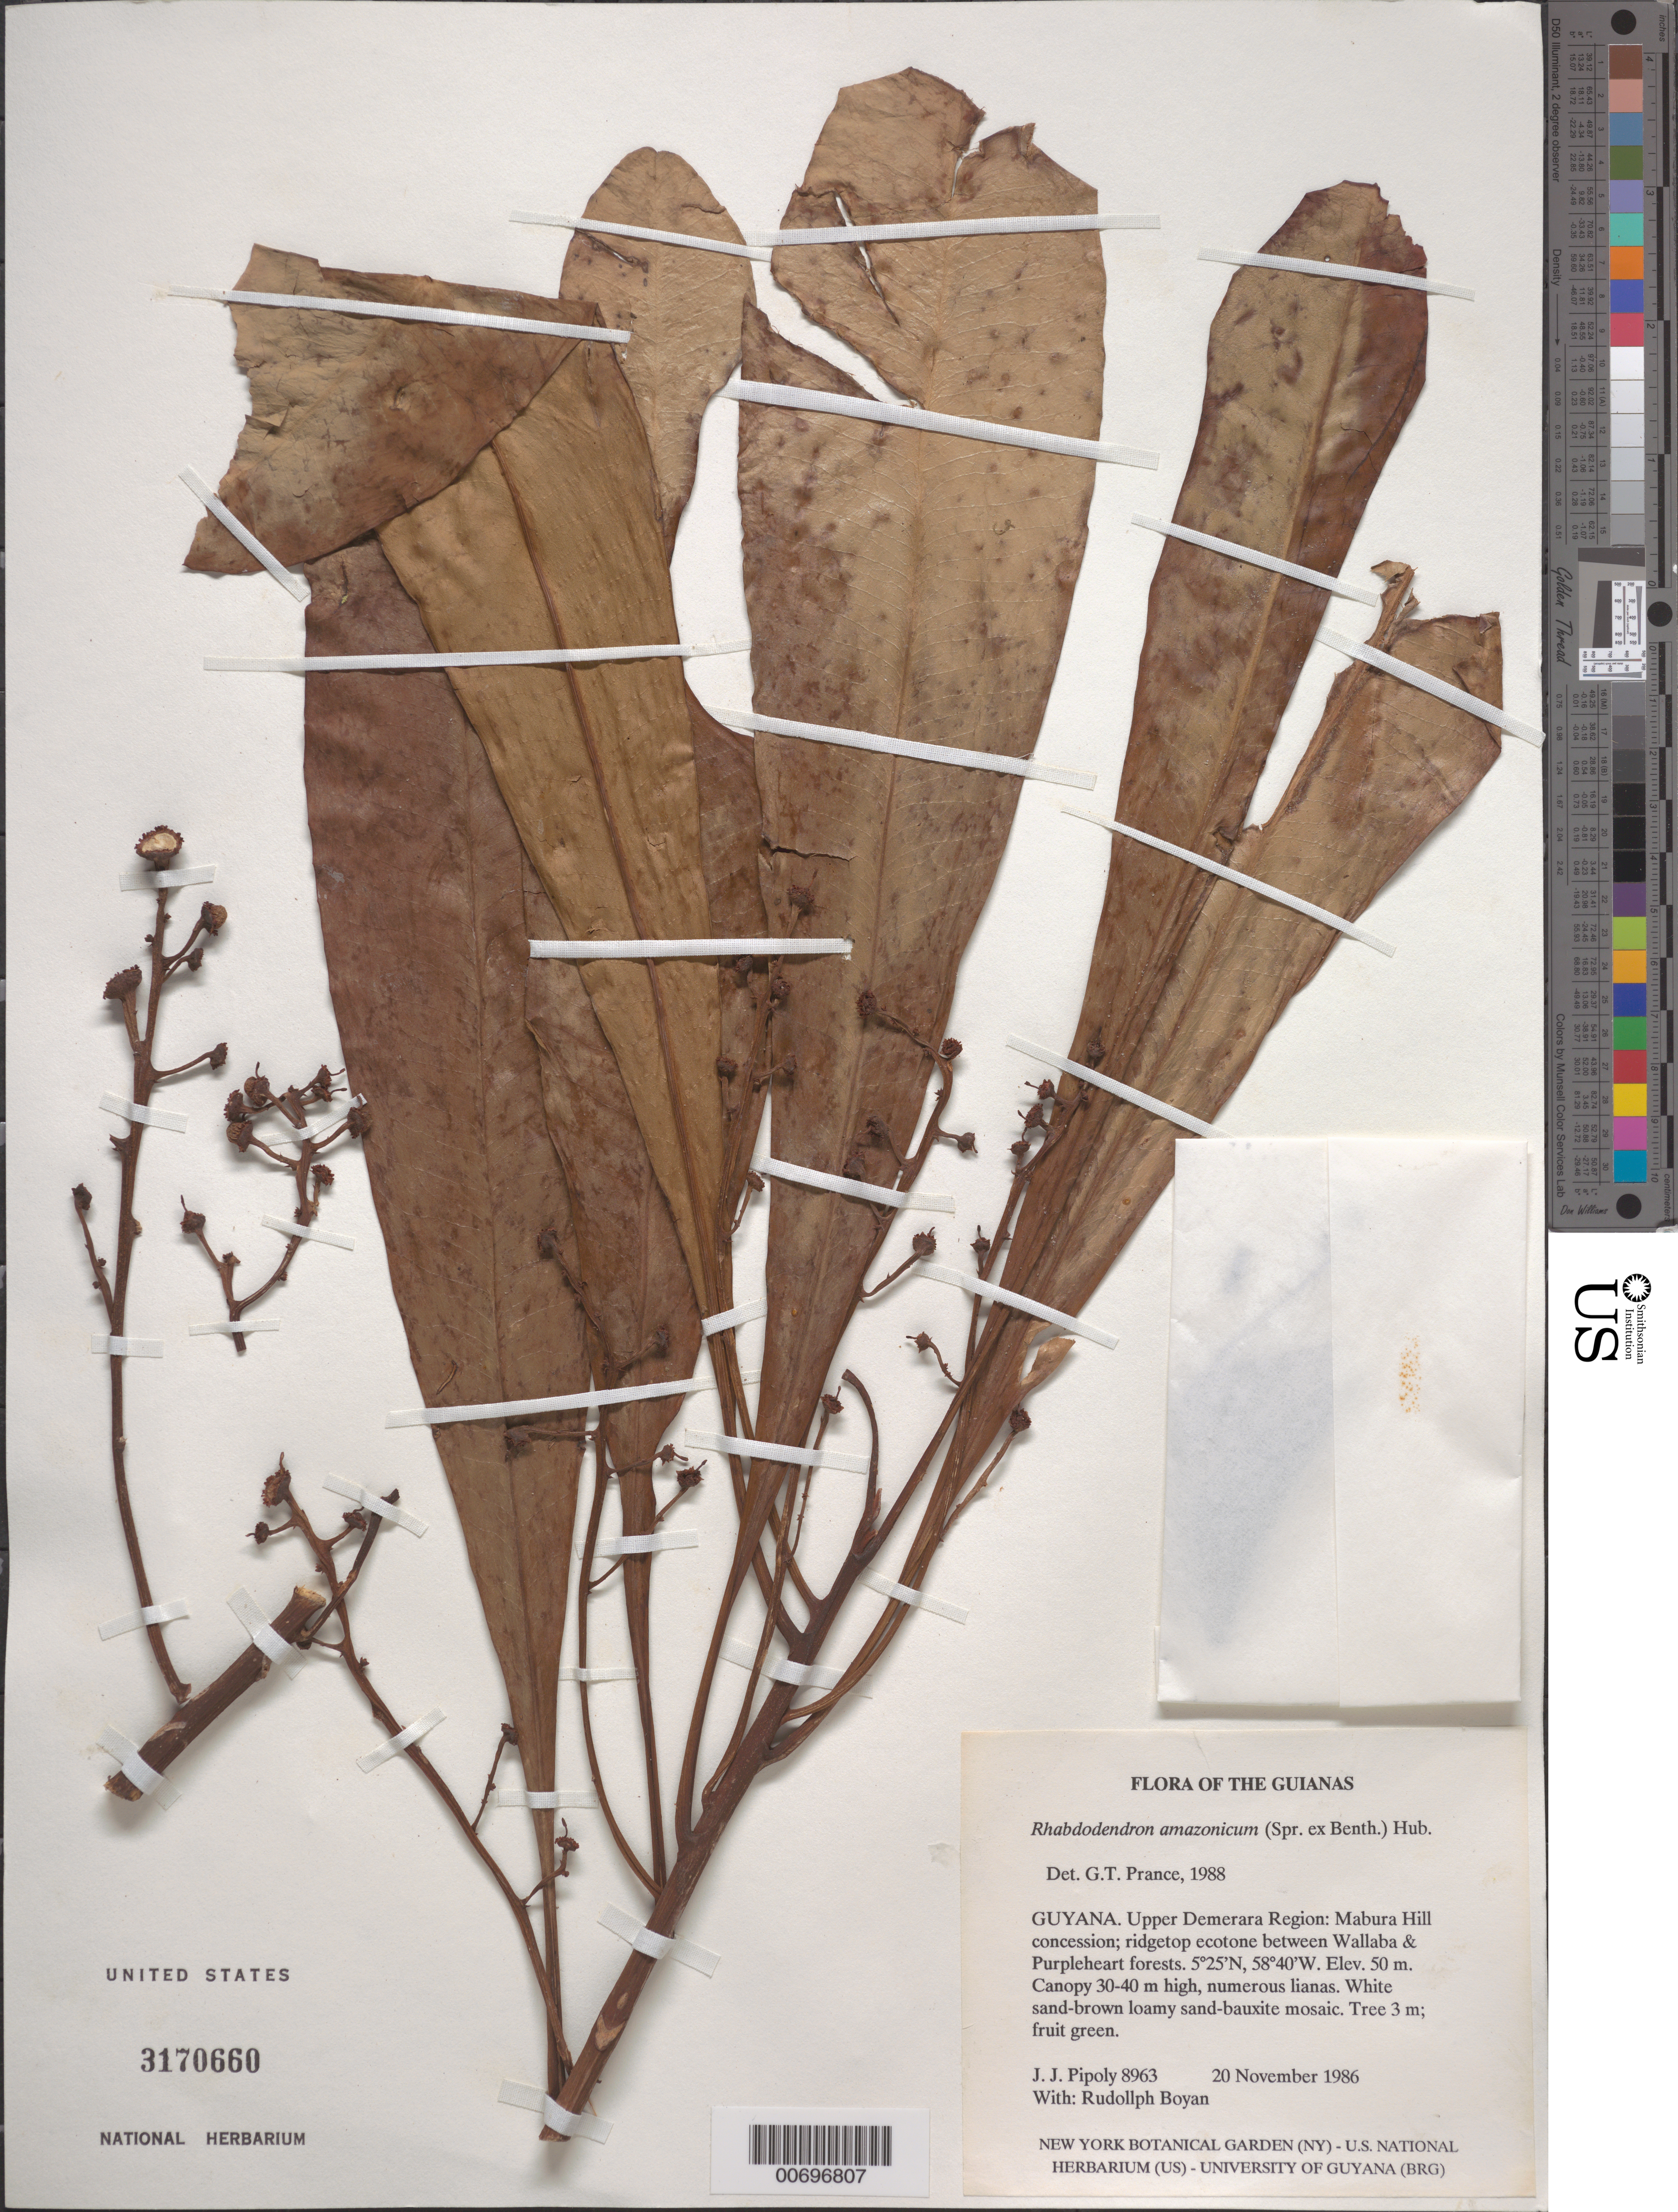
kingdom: Plantae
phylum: Tracheophyta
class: Magnoliopsida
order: Caryophyllales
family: Rhabdodendraceae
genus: Rhabdodendron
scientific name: Rhabdodendron amazonicum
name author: (Spruce ex Benth.) Huber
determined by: Prance, G. T.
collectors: J. J. Pipoly & R. Boyan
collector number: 8963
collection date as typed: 20 November 1986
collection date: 1986-11-20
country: Guyana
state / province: U. Demerara-Berbice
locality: Mabura Hill Timber Concession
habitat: Ridgetop ecotone between Kakaralli- Wallaba & Purpleheart- Morabukea forest. White sand, brown loamy sand-bauxite mosaic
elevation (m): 50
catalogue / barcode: US 3170660